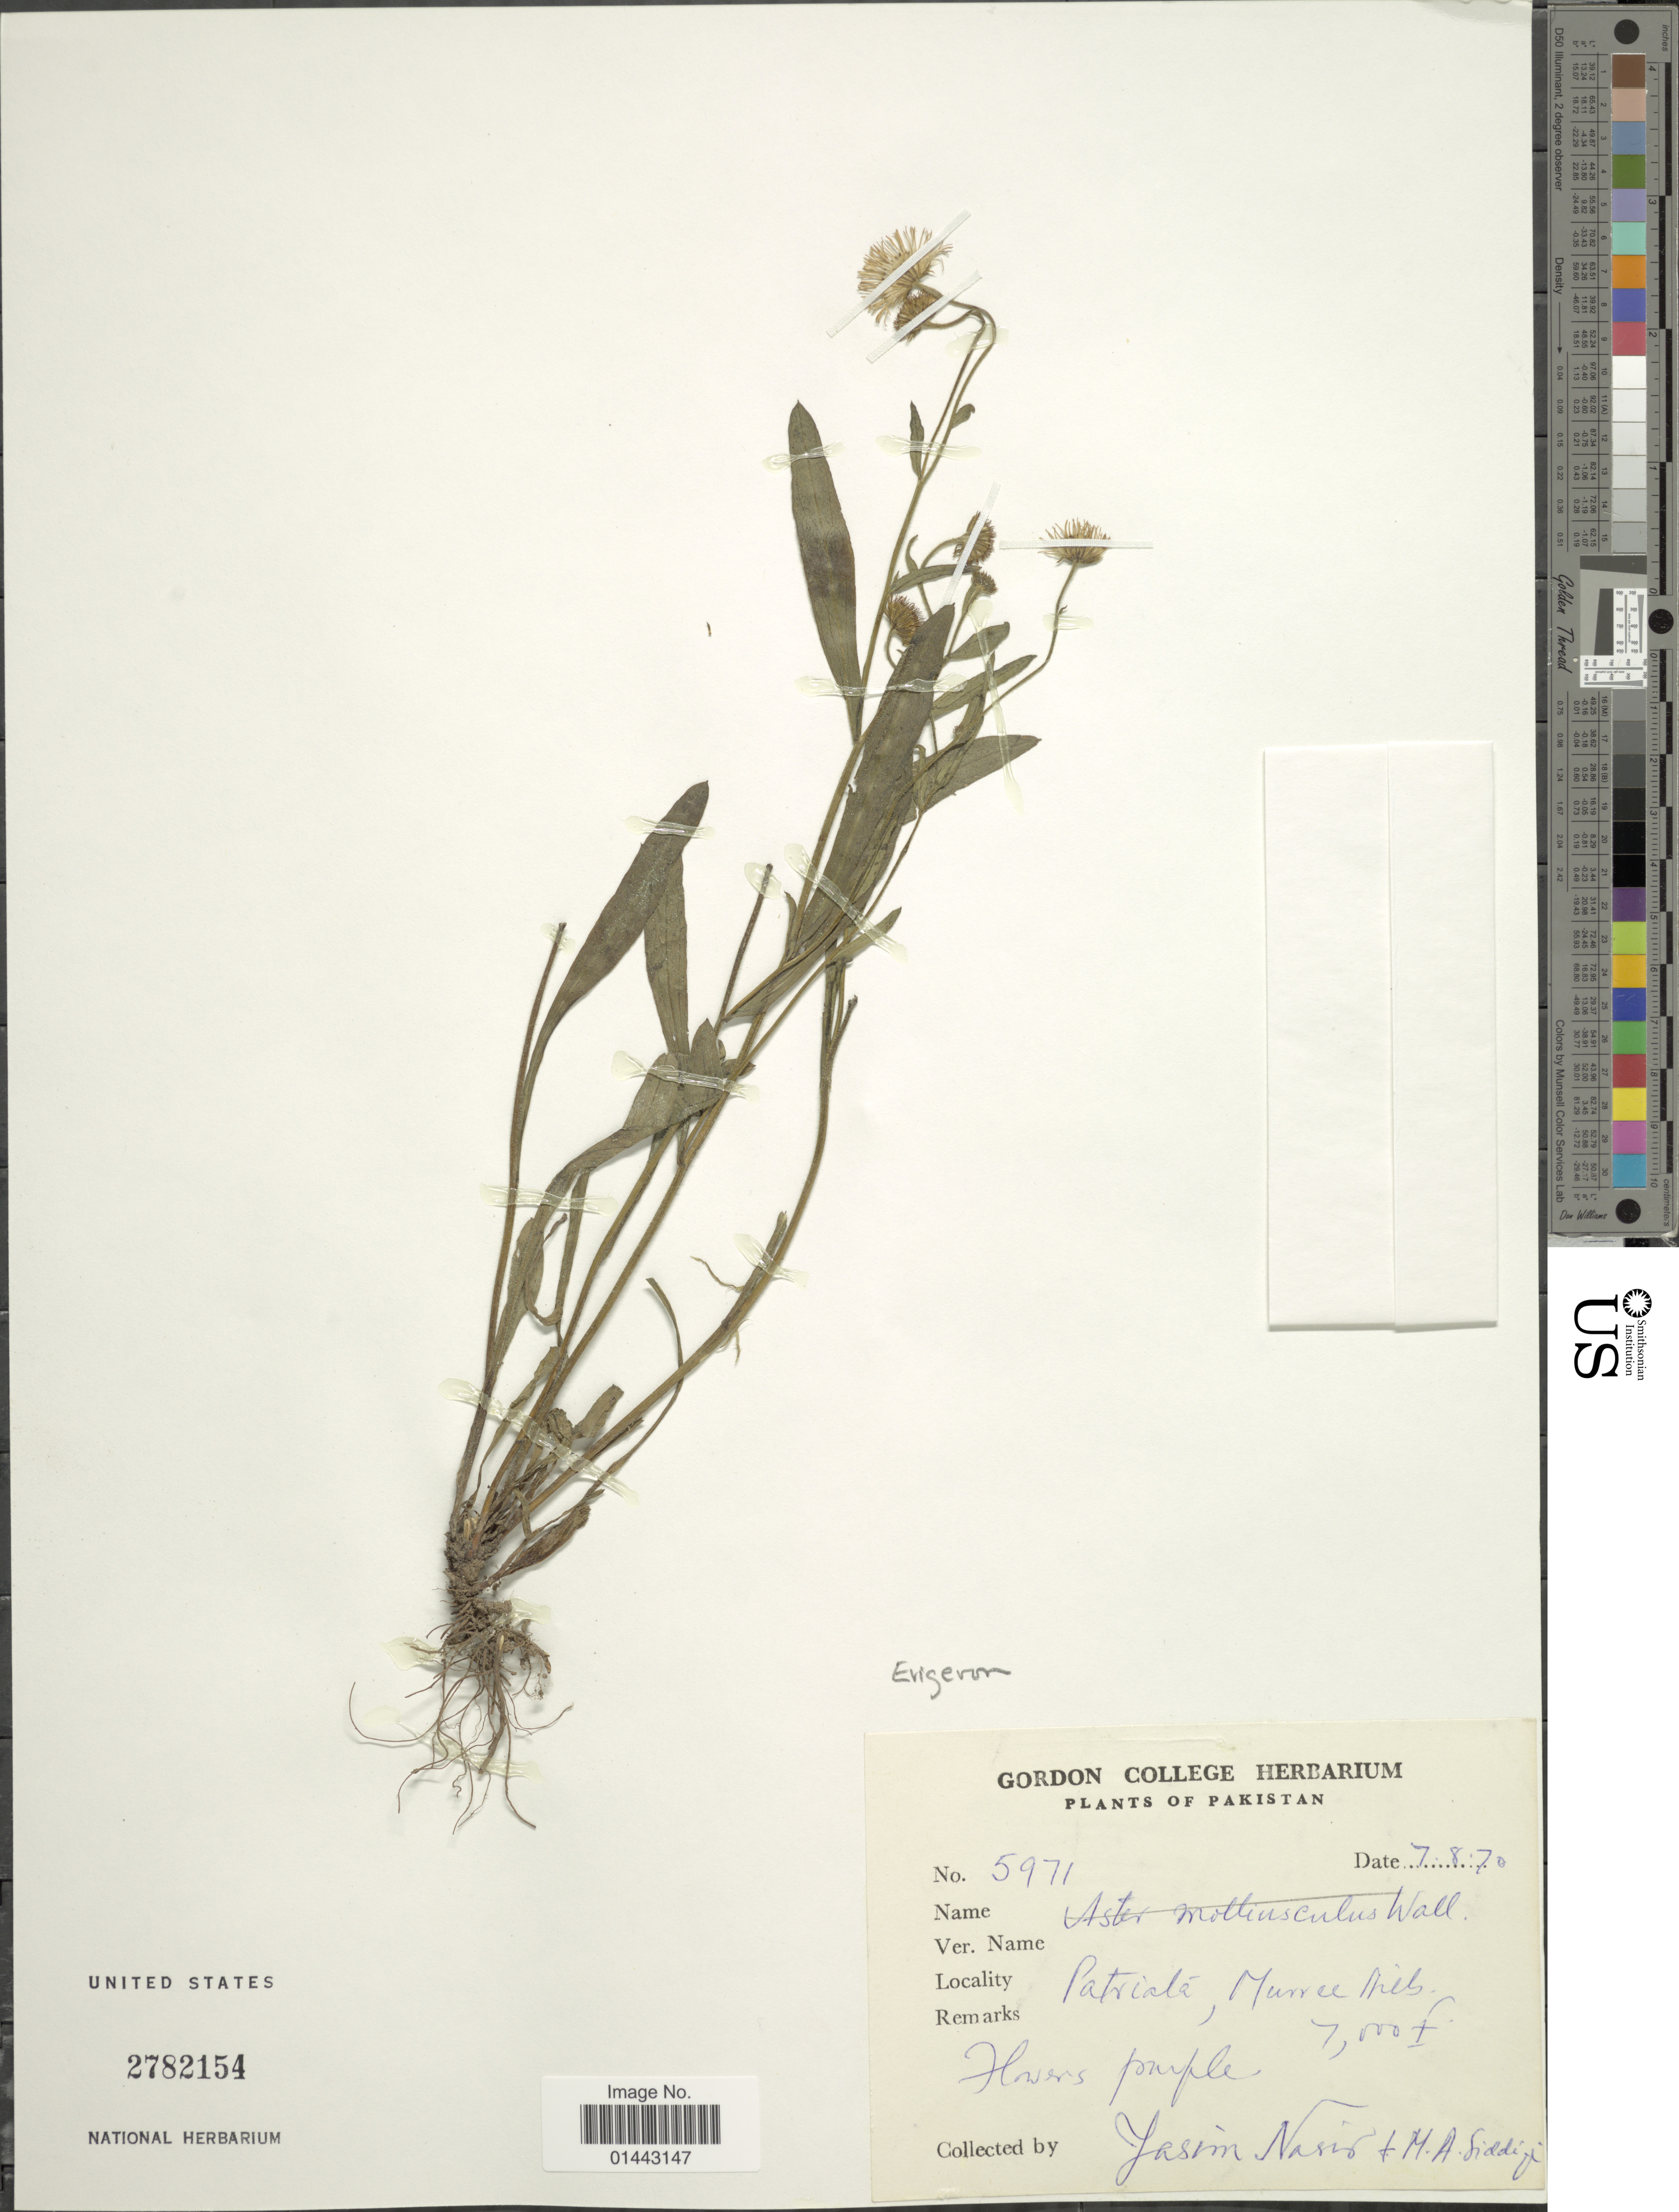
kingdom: Plantae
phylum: Tracheophyta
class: Magnoliopsida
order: Asterales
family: Asteraceae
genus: Erigeron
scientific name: Erigeron sp.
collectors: Y. Nasir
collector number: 5971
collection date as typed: Transcribed d/m/y: 7/8/70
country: Pakistan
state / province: Punjab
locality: Patriata, Murree Hills.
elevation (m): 2134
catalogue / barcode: US 2782154